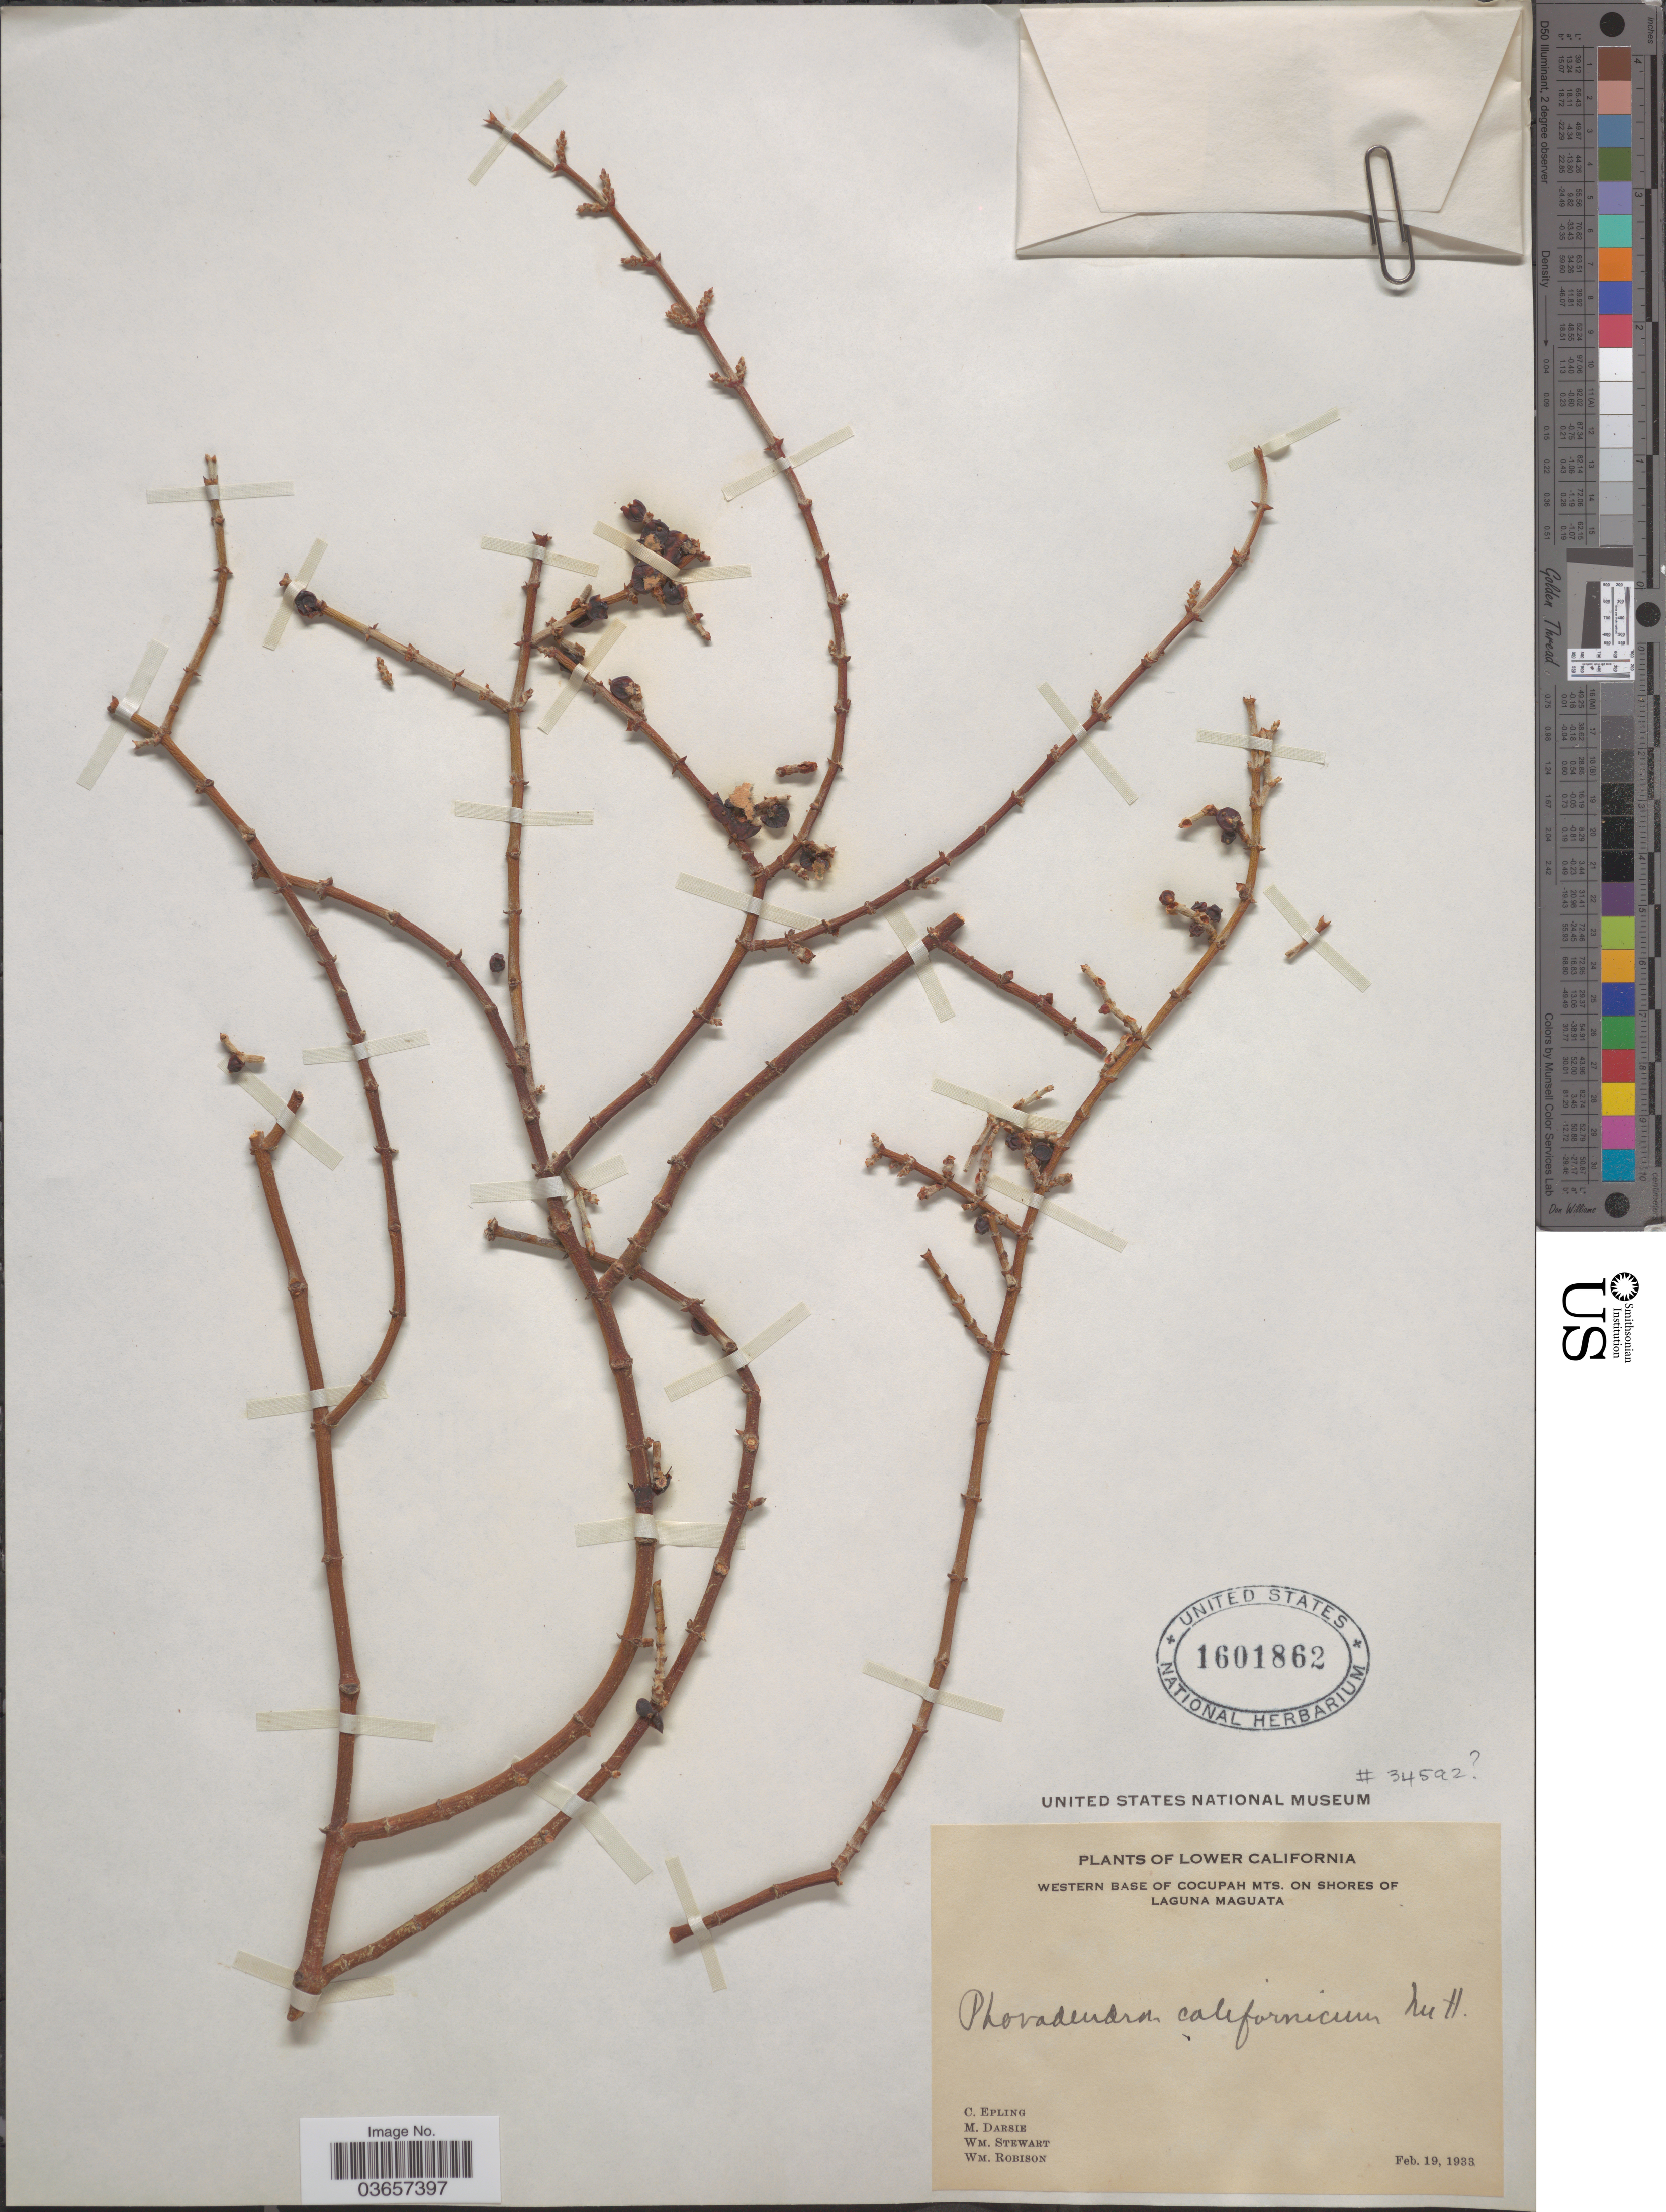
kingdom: Plantae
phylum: Tracheophyta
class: Magnoliopsida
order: Santalales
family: Viscaceae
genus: Phoradendron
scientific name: Phoradendron californicum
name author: Nutt.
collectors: C. C. Epling, M. Darsie, W. Stewart & W. Robison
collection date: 1933-02-19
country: Mexico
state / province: Baja California Norte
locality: Lower California. Western base of Cocupah Mts. on shores of Laguna Maguata.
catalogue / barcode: US 1601862